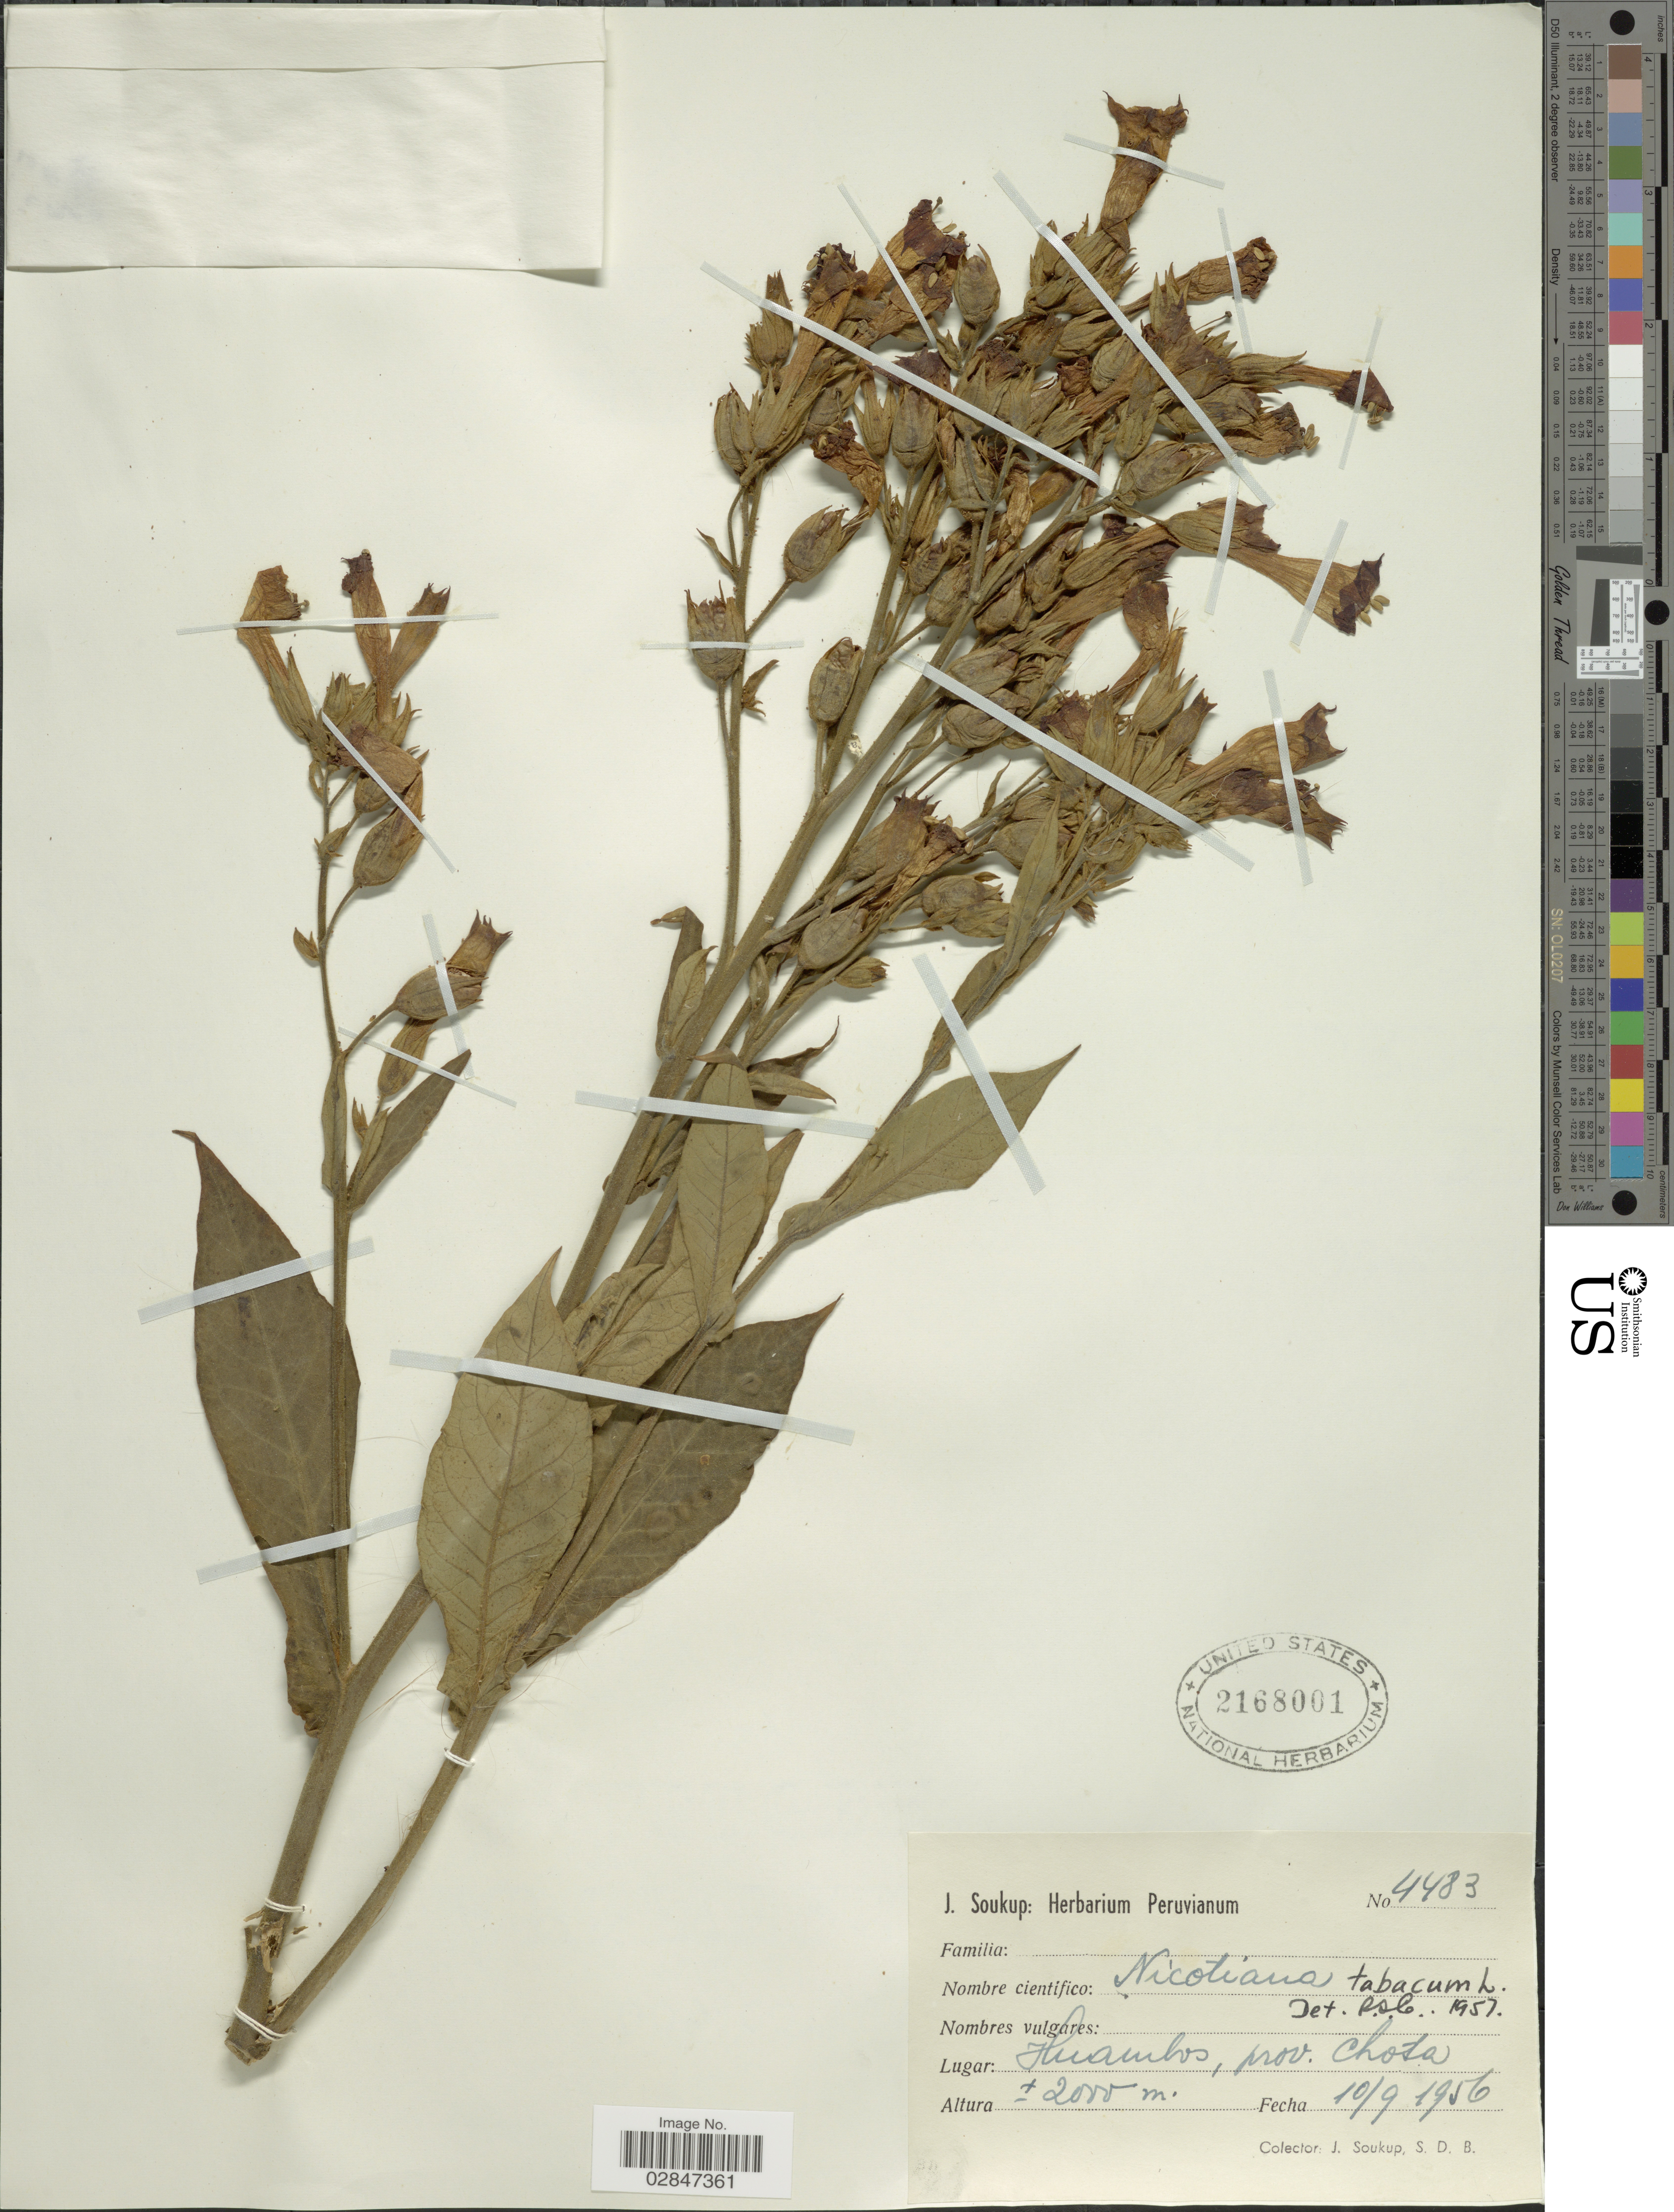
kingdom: Plantae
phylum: Tracheophyta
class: Magnoliopsida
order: Solanales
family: Solanaceae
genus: Nicotiana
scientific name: Nicotiana tabacum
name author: L.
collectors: J. Soukup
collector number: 4483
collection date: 1956-09-10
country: Peru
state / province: Cajamarca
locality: Huambo, prov. Chota.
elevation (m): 2000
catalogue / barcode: US 2168001